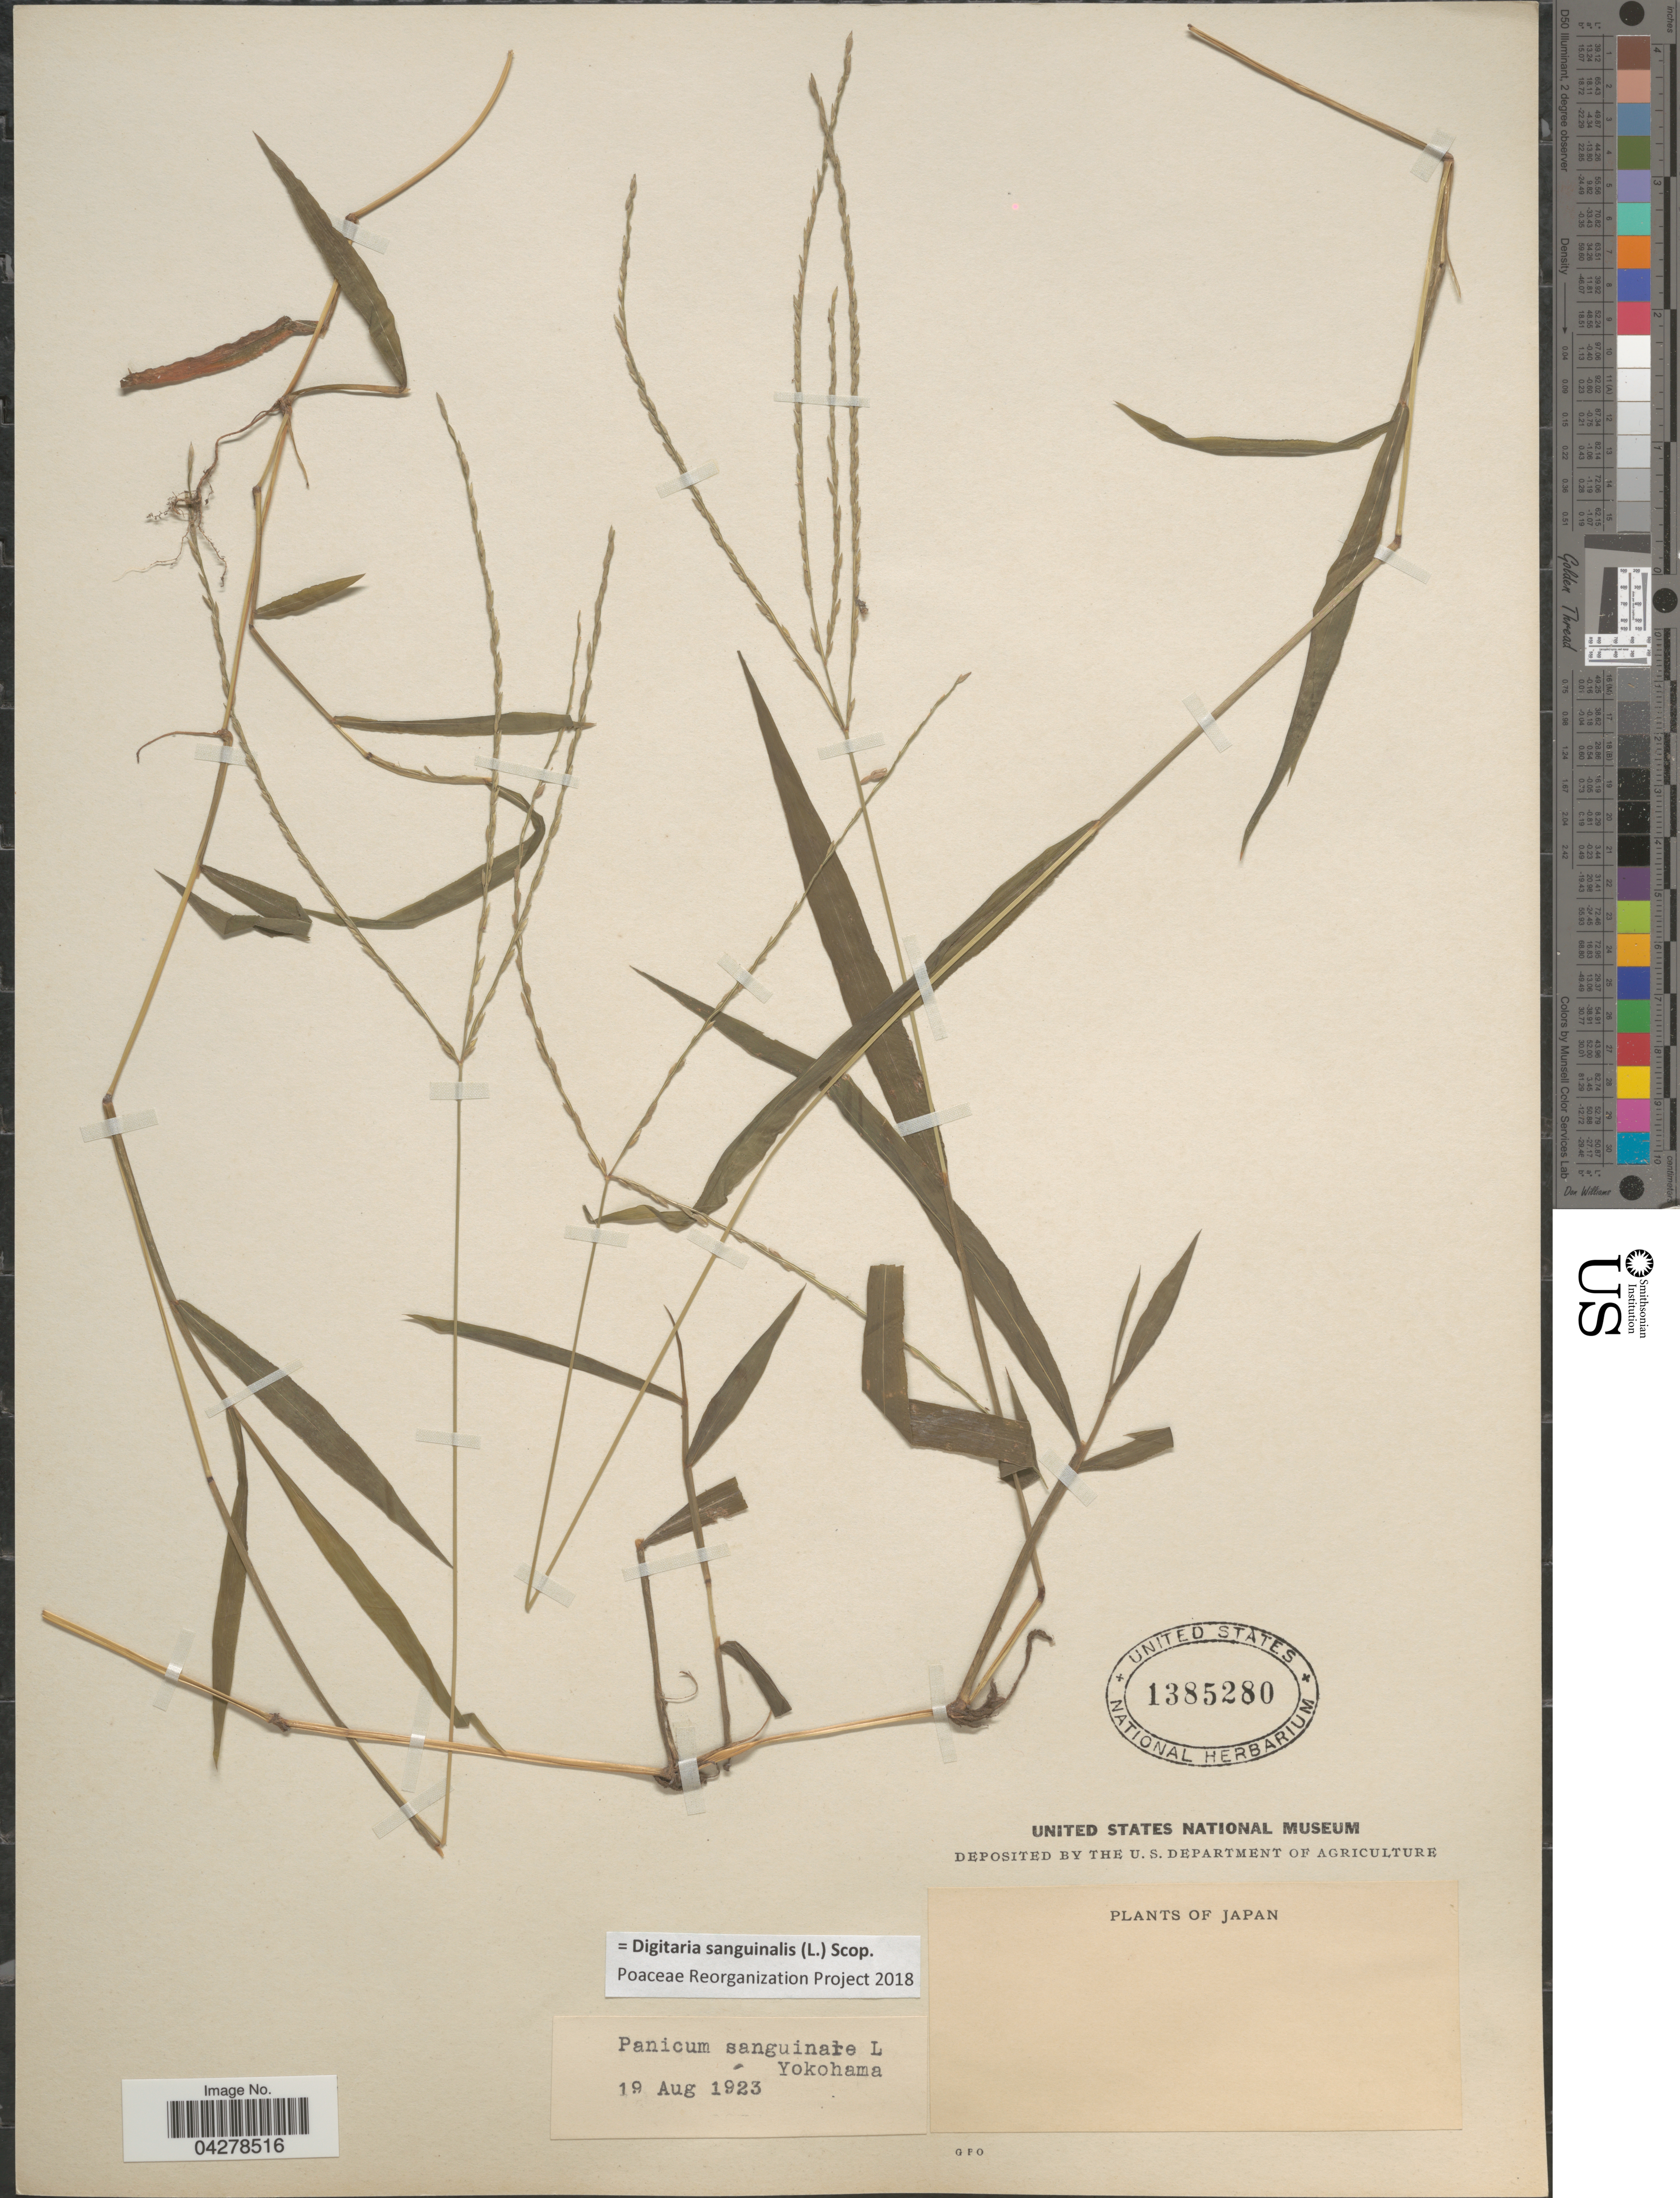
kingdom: Plantae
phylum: Tracheophyta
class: Liliopsida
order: Poales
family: Poaceae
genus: Digitaria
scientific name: Digitaria sanguinalis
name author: (L.) Scop.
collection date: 1923-08-19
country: Japan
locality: Yokohama.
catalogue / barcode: US 1385280